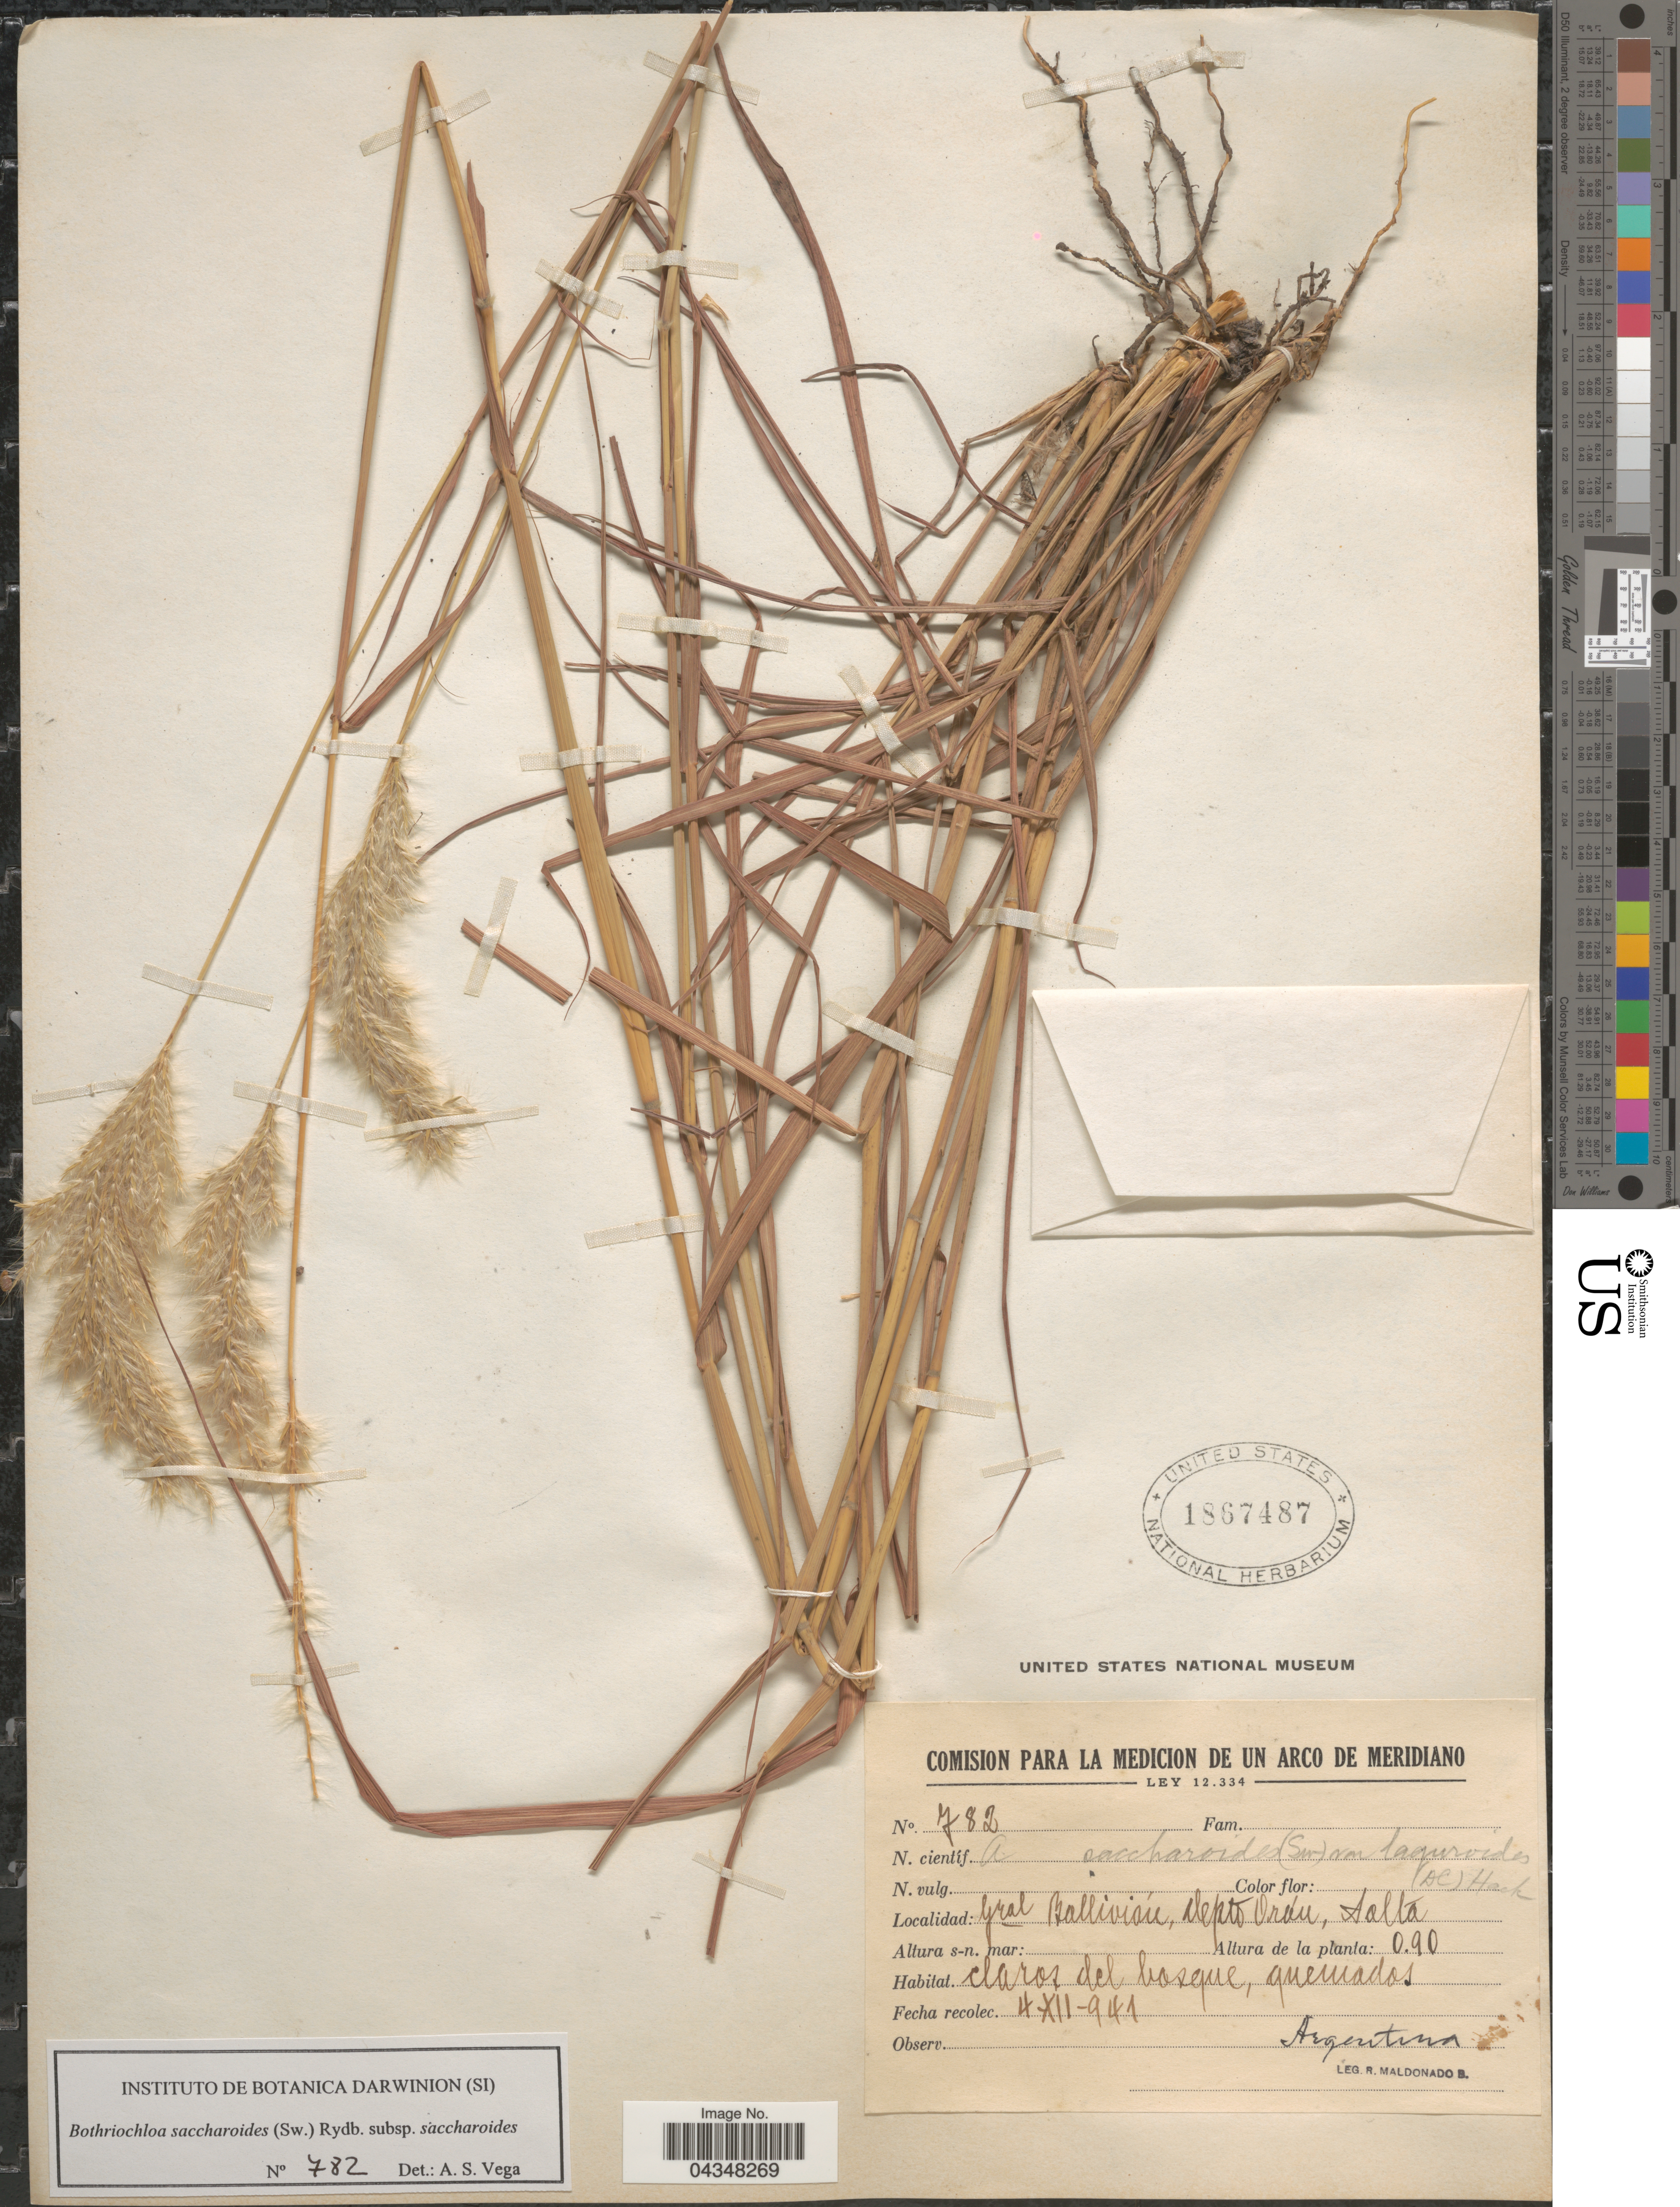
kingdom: Plantae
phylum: Tracheophyta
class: Liliopsida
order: Poales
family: Poaceae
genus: Bothriochloa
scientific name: Bothriochloa laguroides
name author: (DC.) Herter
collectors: R. Maldonado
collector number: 782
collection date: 1941-12-04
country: Argentina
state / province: Salta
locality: Gral. Ballivisú, depto. Orán.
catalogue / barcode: US 1867487